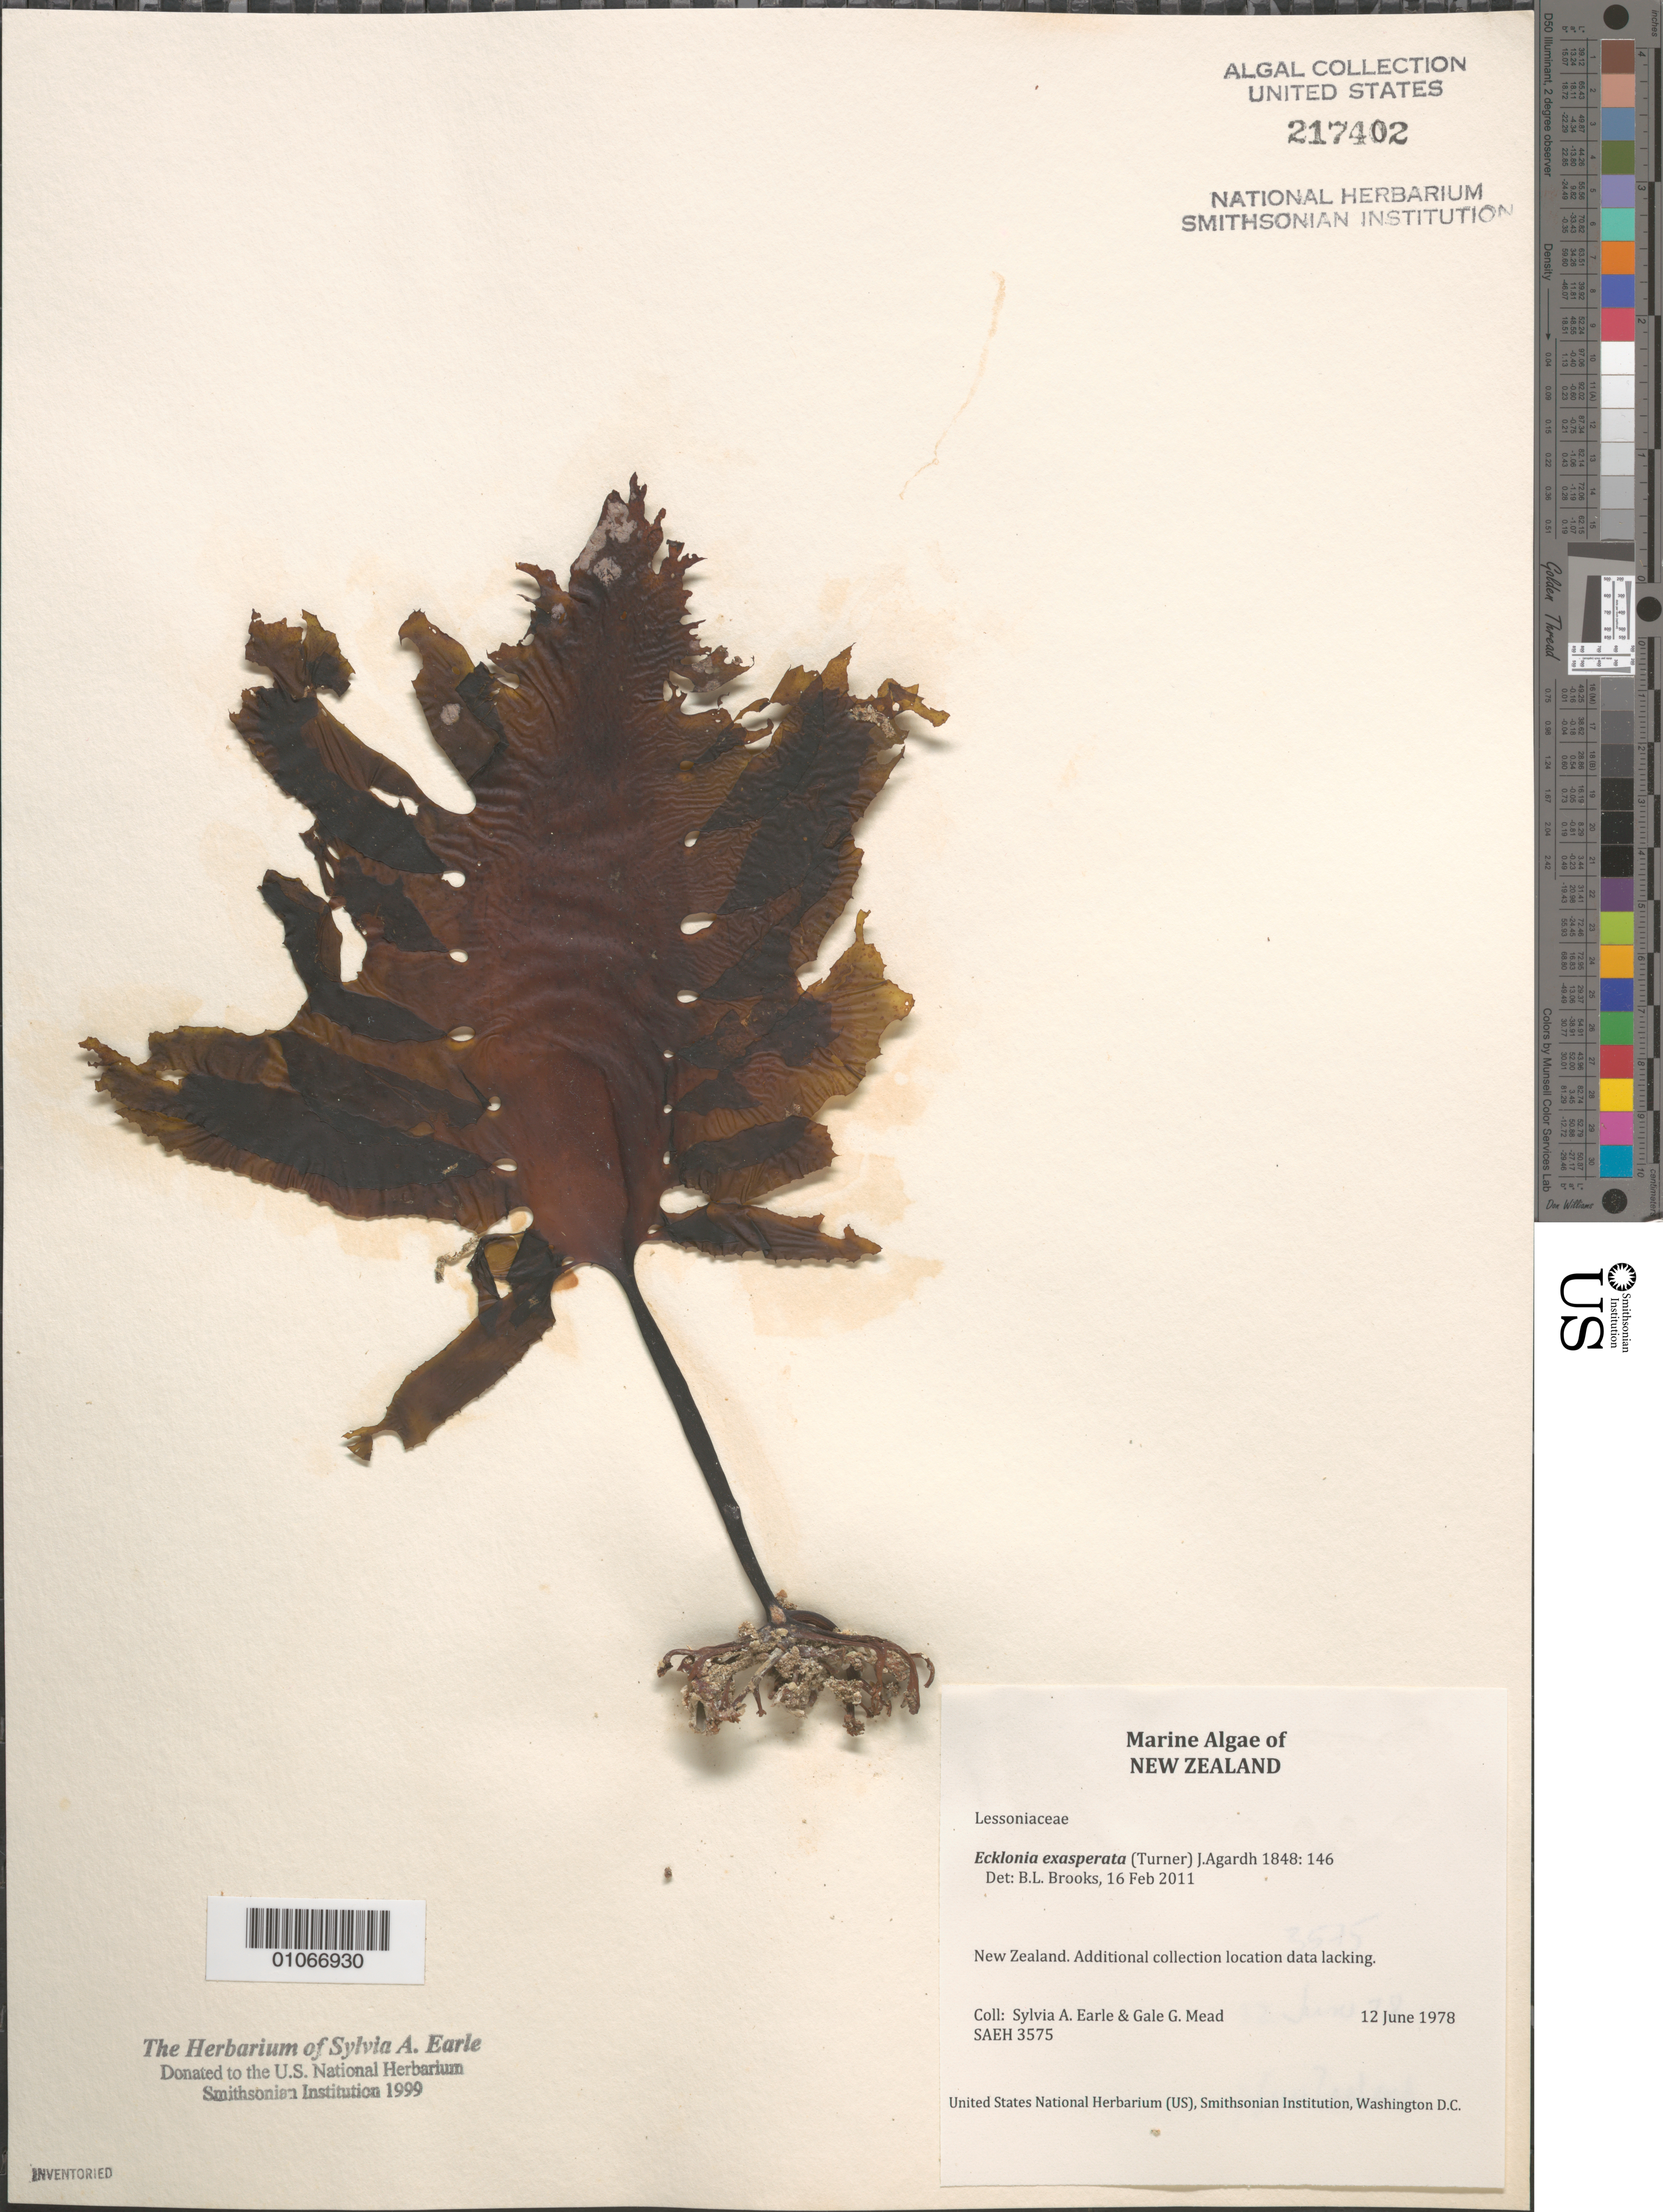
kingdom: Chromista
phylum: Ochrophyta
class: Phaeophyceae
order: Laminariales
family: Lessoniaceae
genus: Ecklonia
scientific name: Ecklonia biruncinata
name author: (Bory) Papenf.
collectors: S. A. Earle & G. Mead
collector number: SAEH 3575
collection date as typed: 12 Jun 1978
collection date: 1978-06-12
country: New Zealand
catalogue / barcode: US 217402